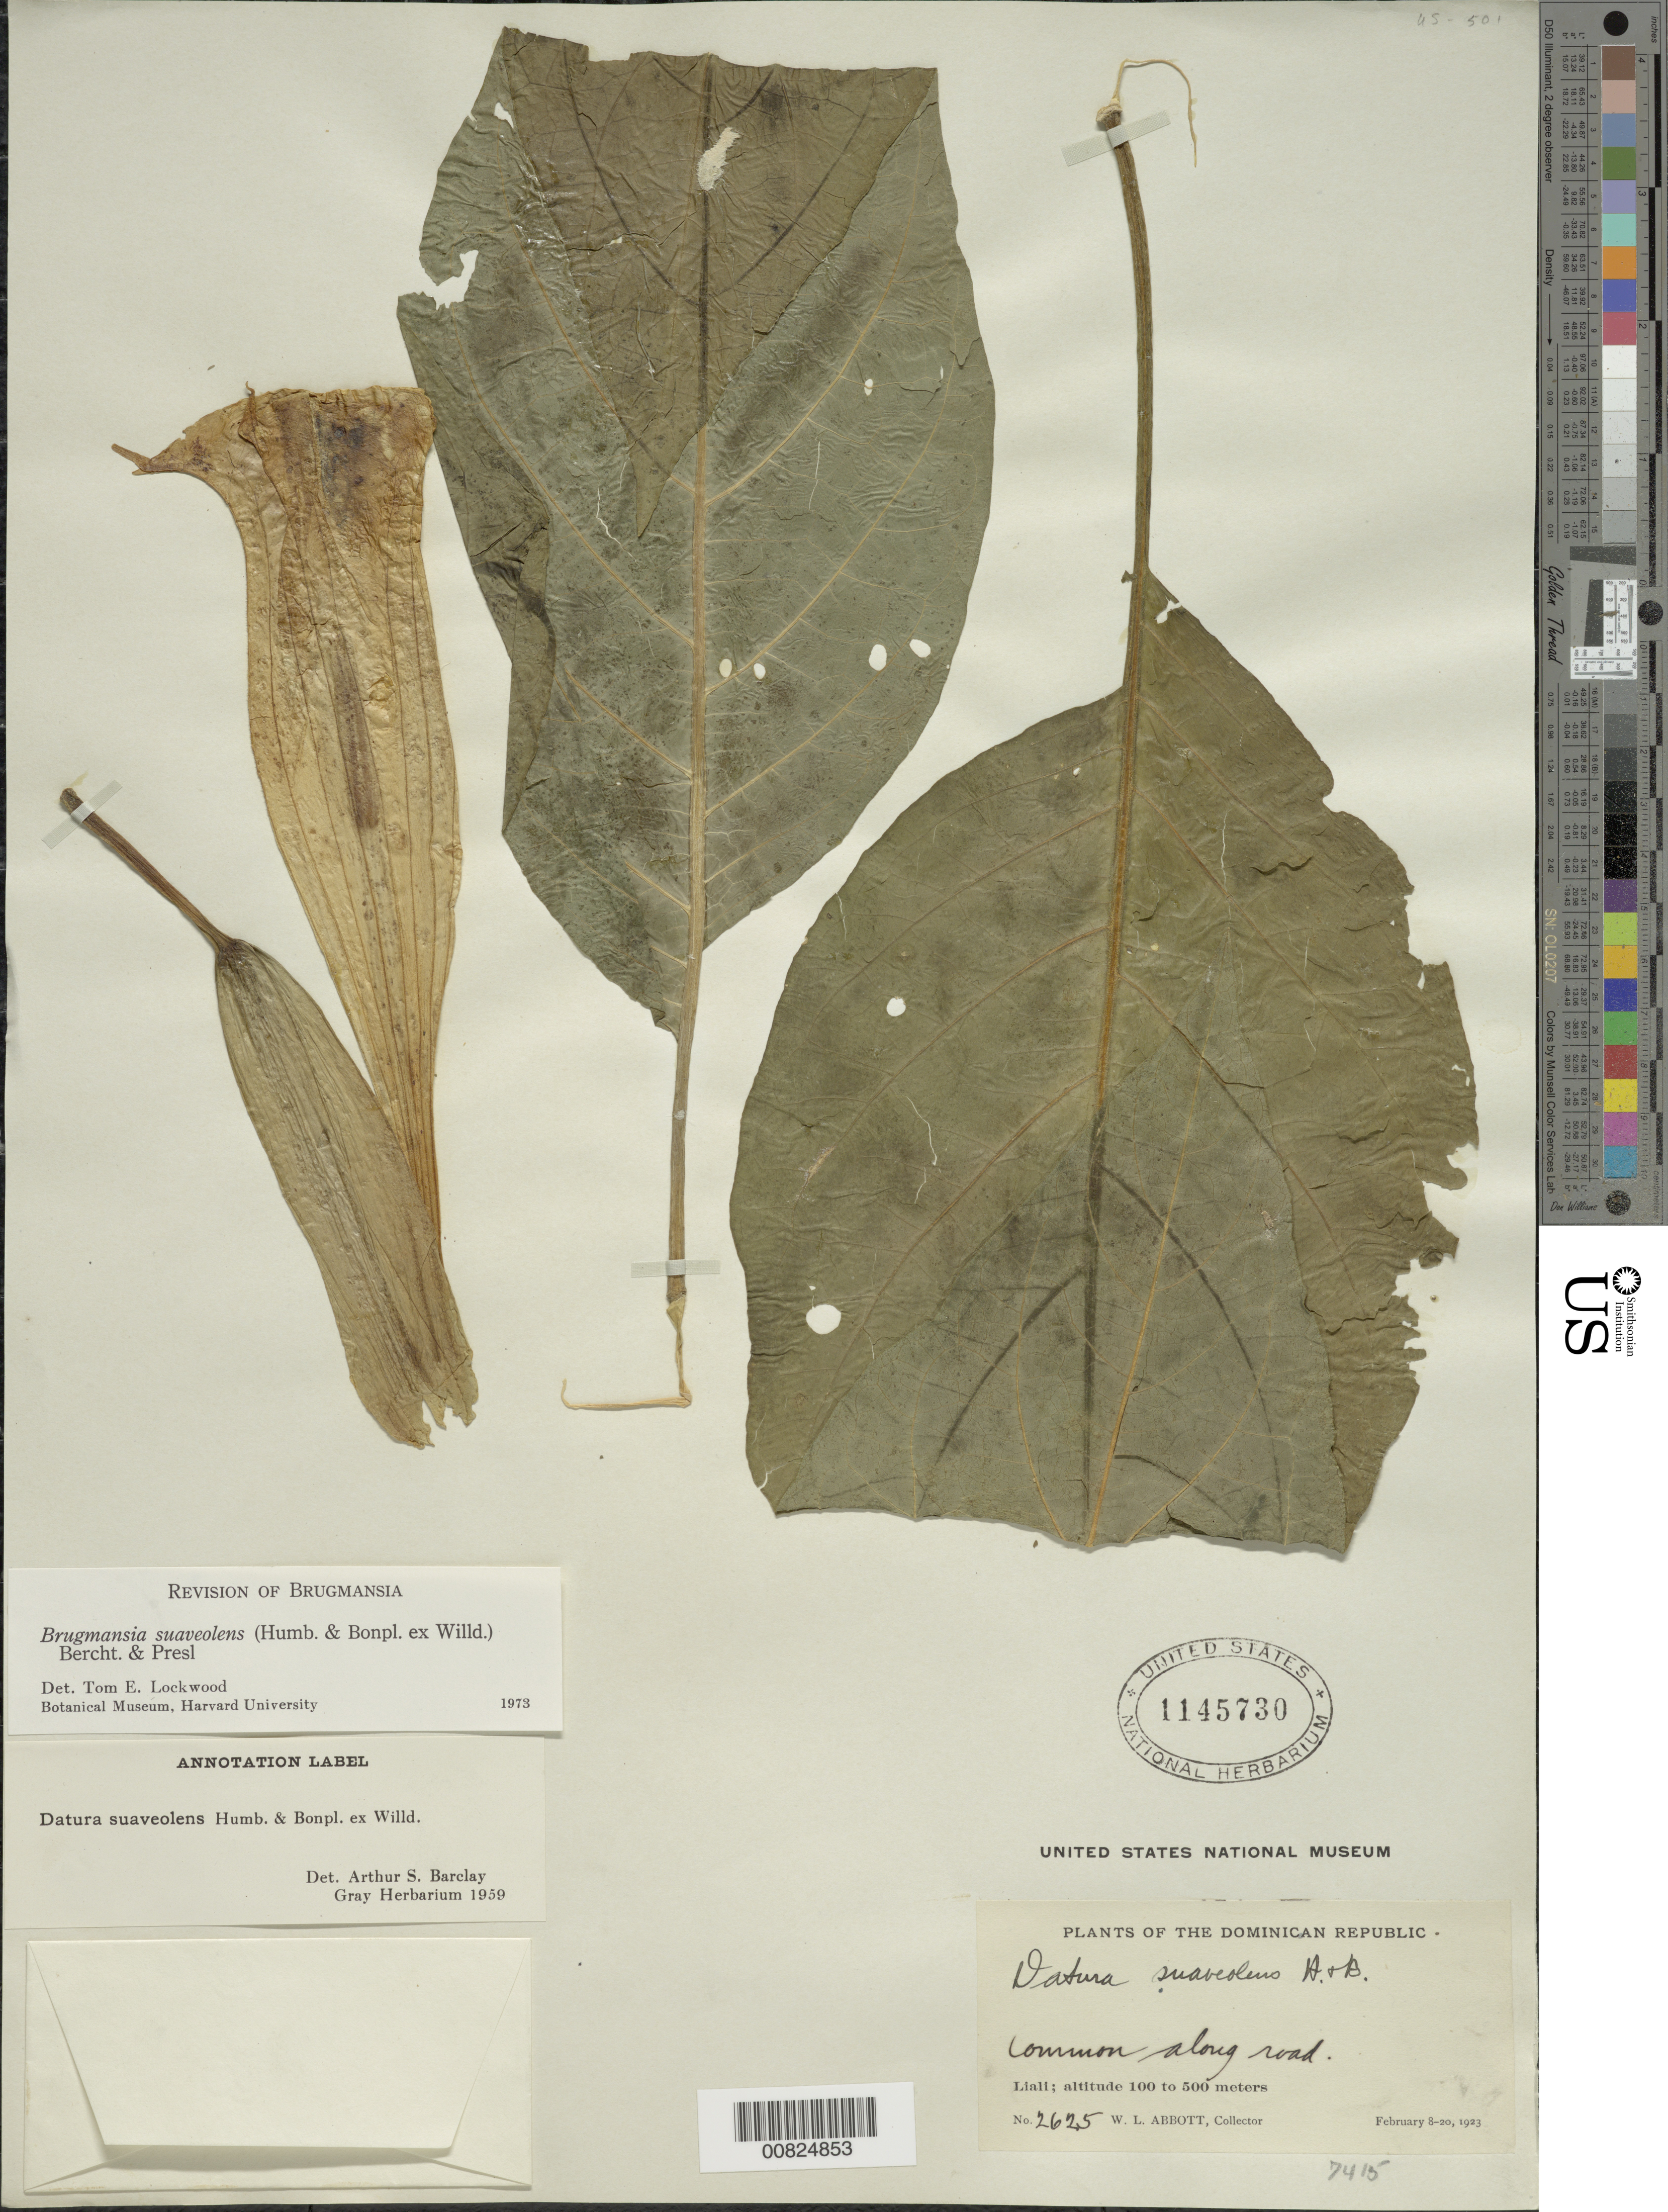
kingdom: Plantae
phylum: Tracheophyta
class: Magnoliopsida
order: Solanales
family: Solanaceae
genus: Brugmansia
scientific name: Brugmansia suaveolens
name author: (Humb. & Bonpl. ex Willd.) Brecht. & J. Presl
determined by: Lockwood, T. E.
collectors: W. L. Abbott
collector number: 2625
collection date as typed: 08 Feb 1923 to 20 Feb 1923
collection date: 1923-02-08/1923-02-20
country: Dominican Republic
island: Hispaniola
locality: Liali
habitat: Along road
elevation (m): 100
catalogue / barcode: US 1145730